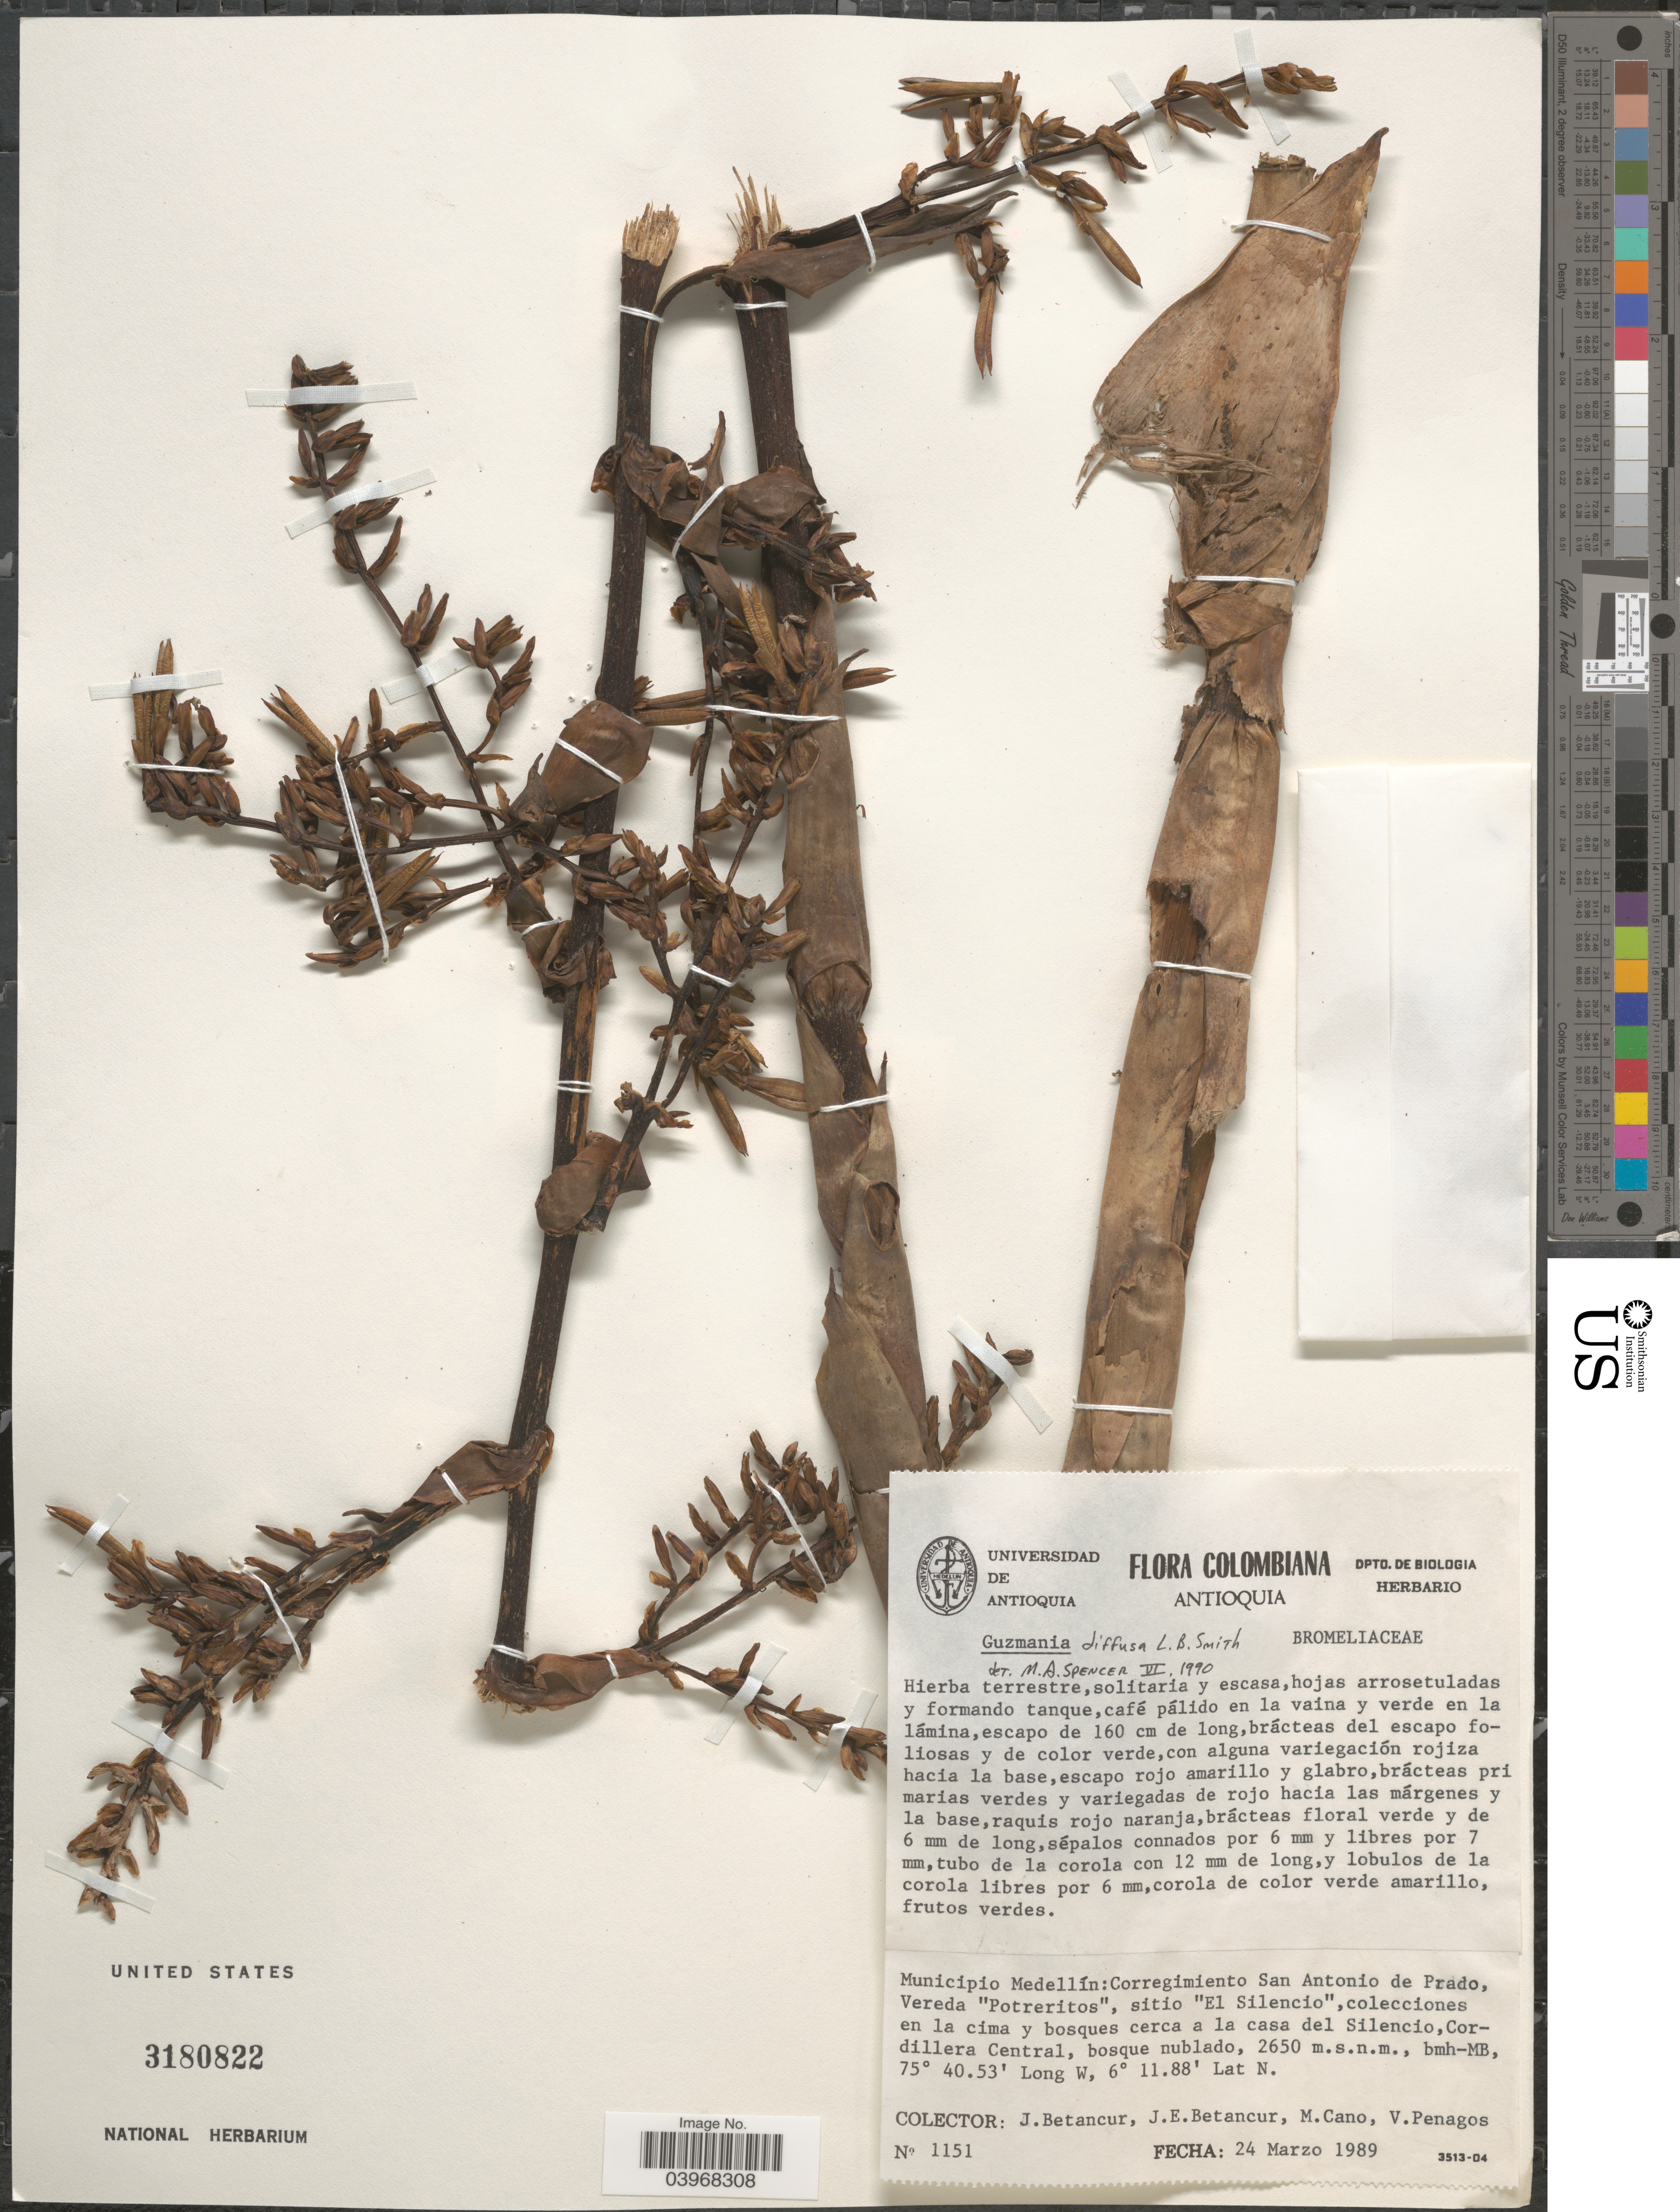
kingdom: Plantae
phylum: Tracheophyta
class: Liliopsida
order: Poales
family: Bromeliaceae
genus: Guzmania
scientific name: Guzmania diffusa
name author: L.B. Sm.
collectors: J. Betancur, J. Betancur, M. Cano & V. Penagos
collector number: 1151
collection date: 1989-03-24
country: Colombia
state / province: Antioquia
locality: Municipio Medellín: Corregimiento San Antonio de Prado, Vereda "Potreritos", sitio "El Silencio", colecciones en la cima y bosques cerca a la casa del Silencio, Cordillera Central.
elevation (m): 2650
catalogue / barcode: US 3180822